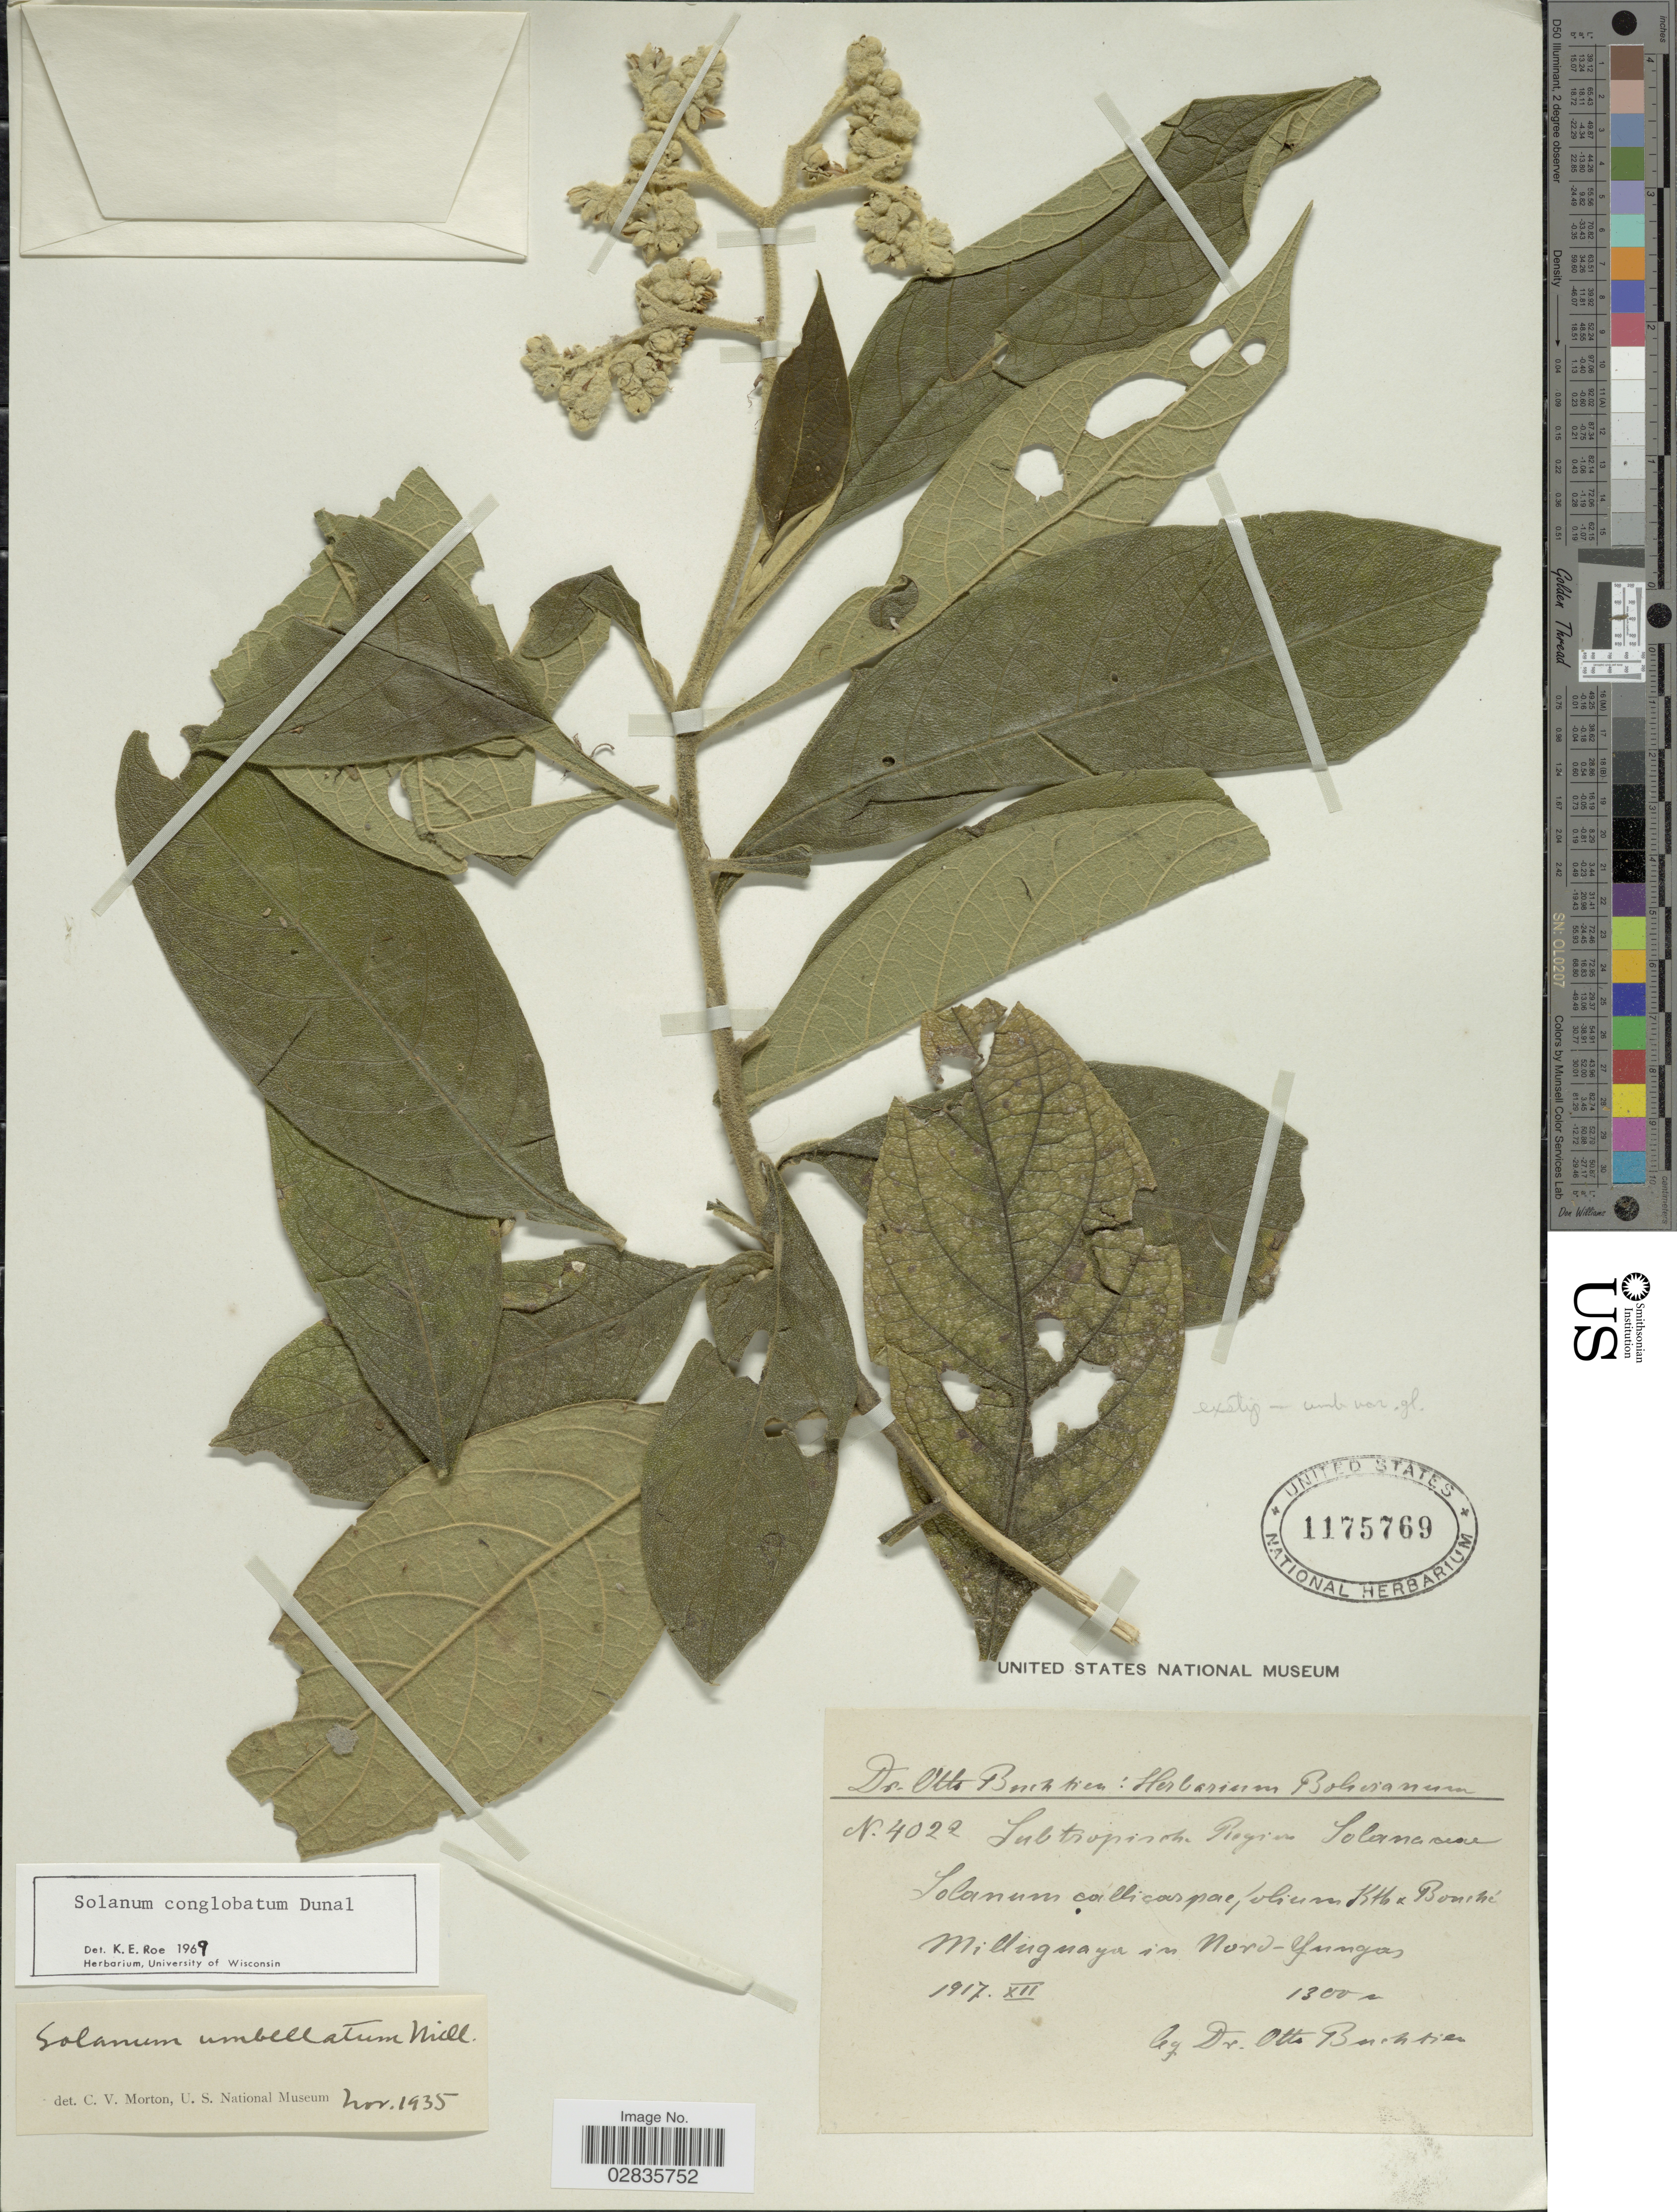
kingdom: Plantae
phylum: Tracheophyta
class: Magnoliopsida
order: Solanales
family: Solanaceae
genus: Solanum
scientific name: Solanum conglobatum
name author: Dunal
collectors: O. Buchtien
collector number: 4022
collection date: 1917-12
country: Bolivia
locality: Milluguaya in Nord-Yungas.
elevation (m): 1300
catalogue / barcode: US 1175769